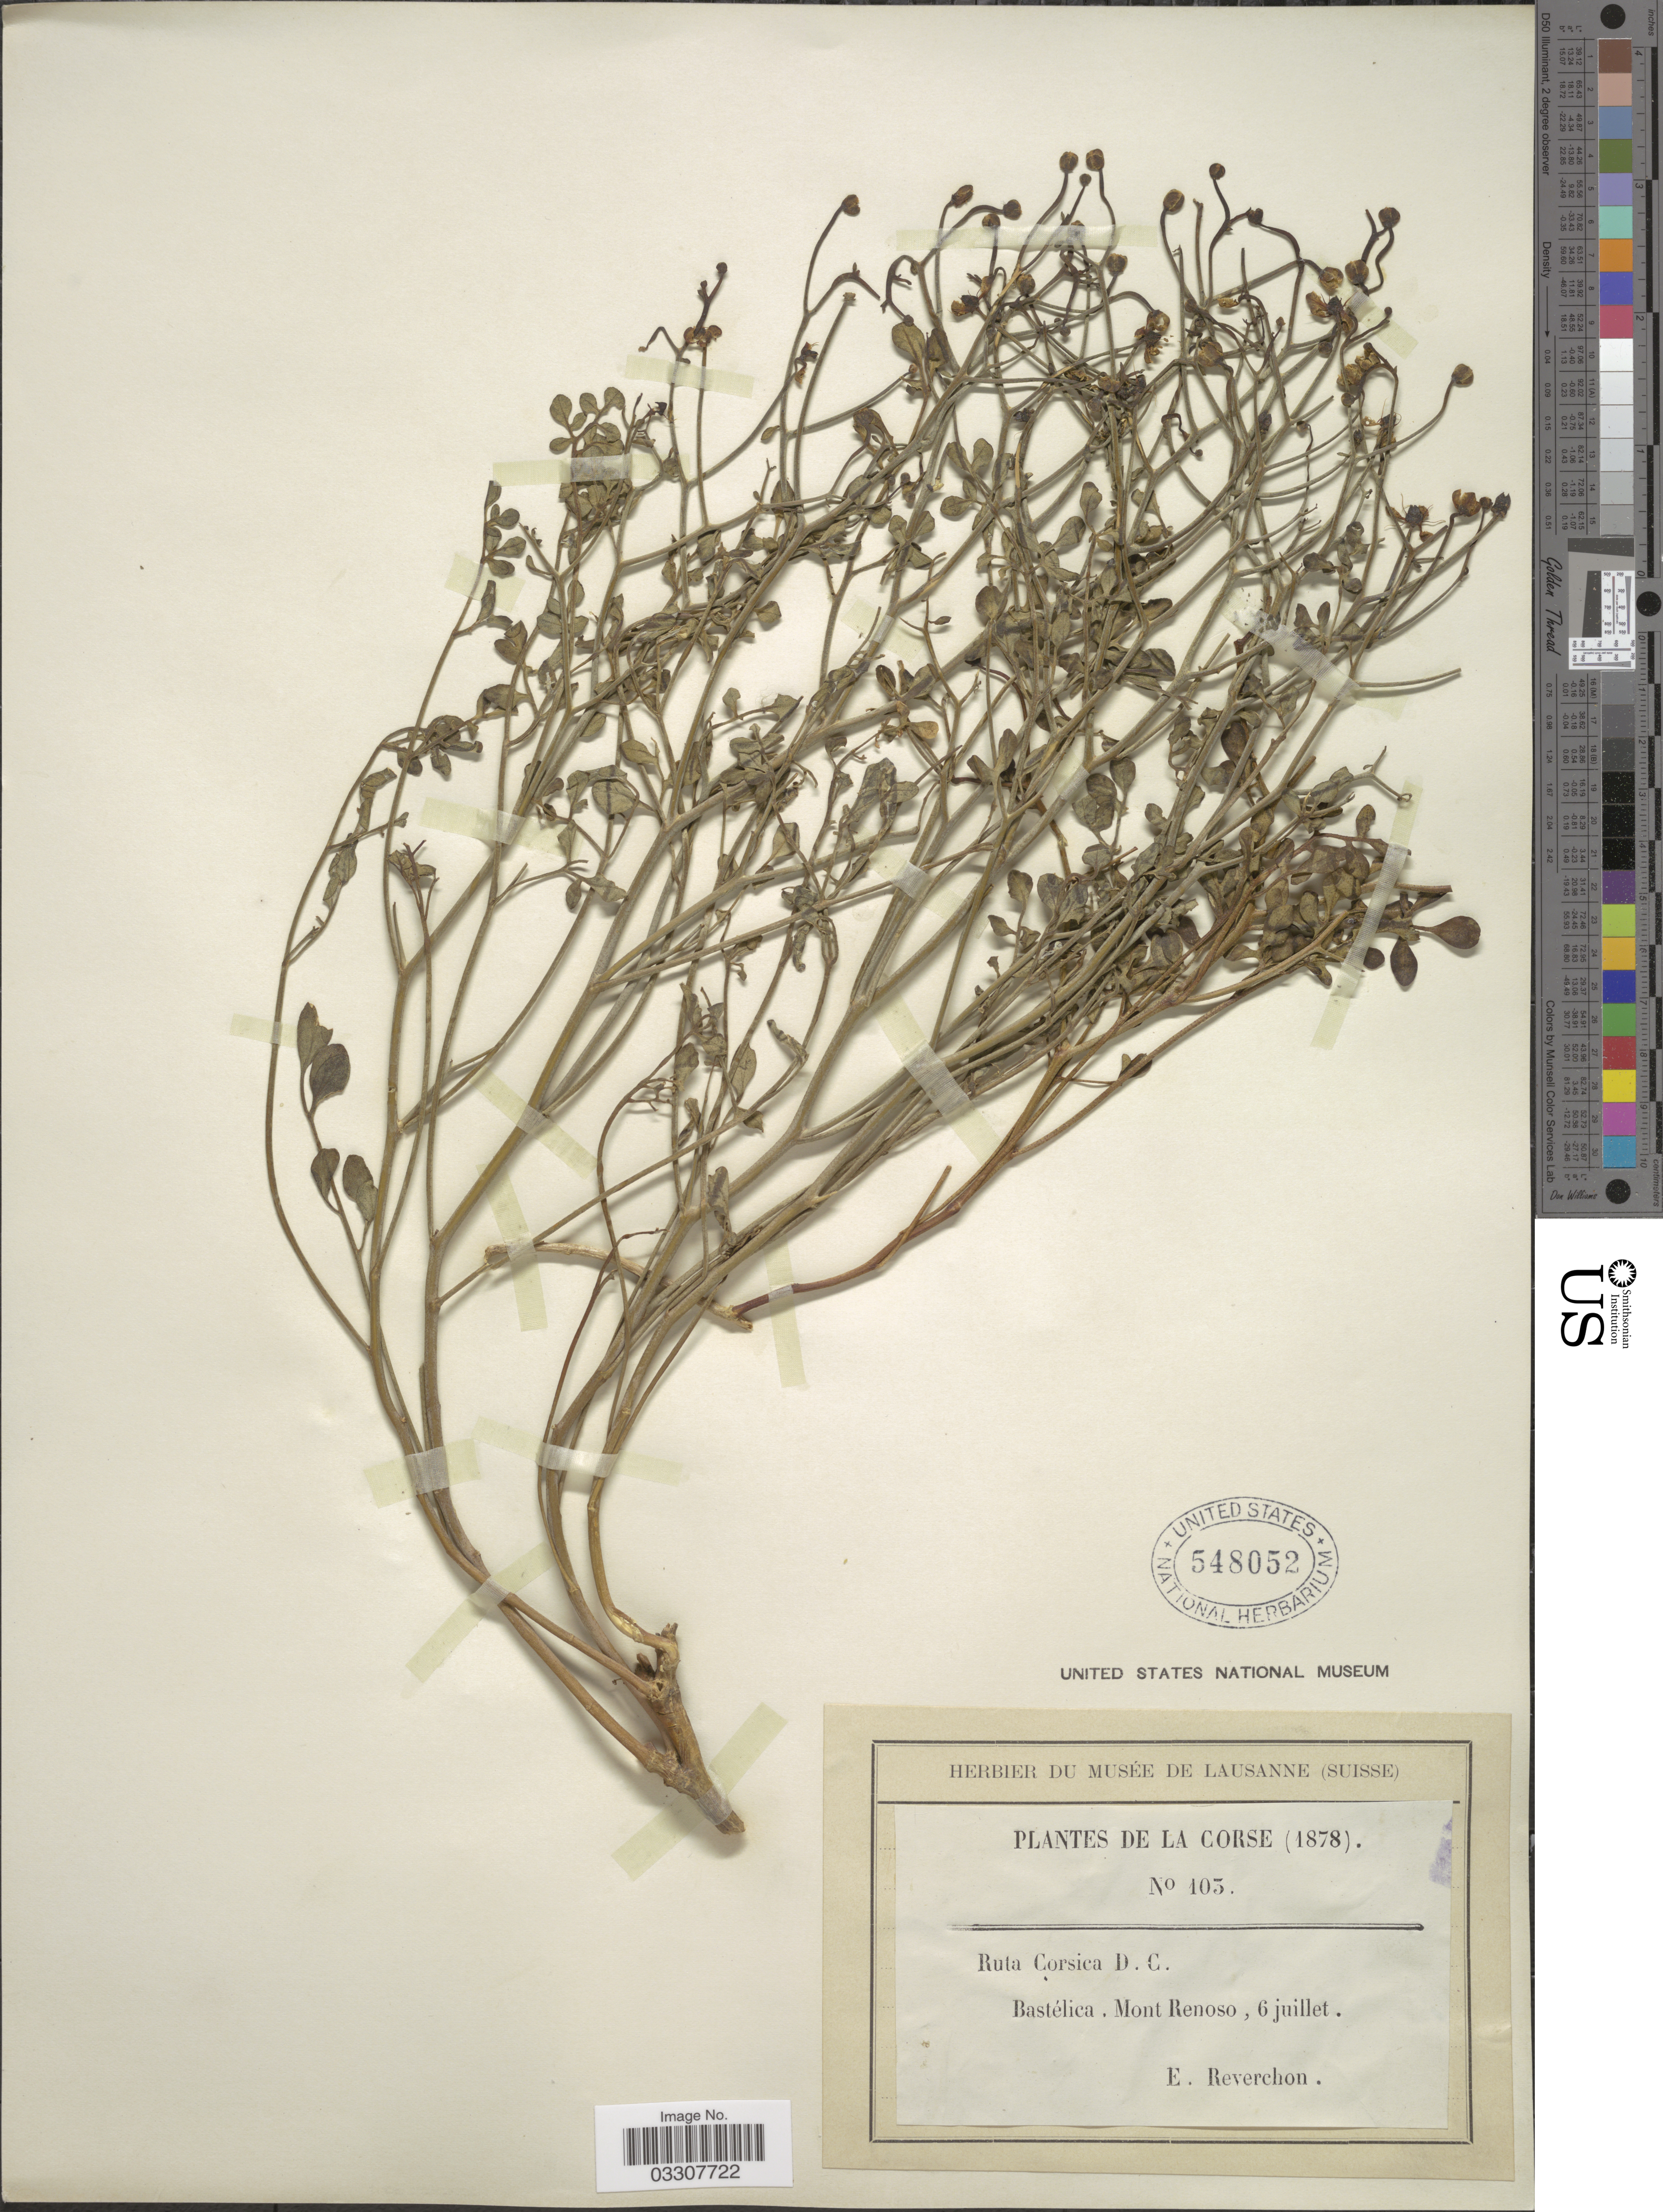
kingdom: Plantae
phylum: Tracheophyta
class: Magnoliopsida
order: Sapindales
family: Rutaceae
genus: Ruta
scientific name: Ruta corsica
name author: DC.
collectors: E. Reverchon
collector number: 105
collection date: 1878-07-06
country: France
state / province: Corsica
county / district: Haute-Corse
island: Corse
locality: La Corse. Bastélica, Mont Renoso.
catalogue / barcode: US 548052